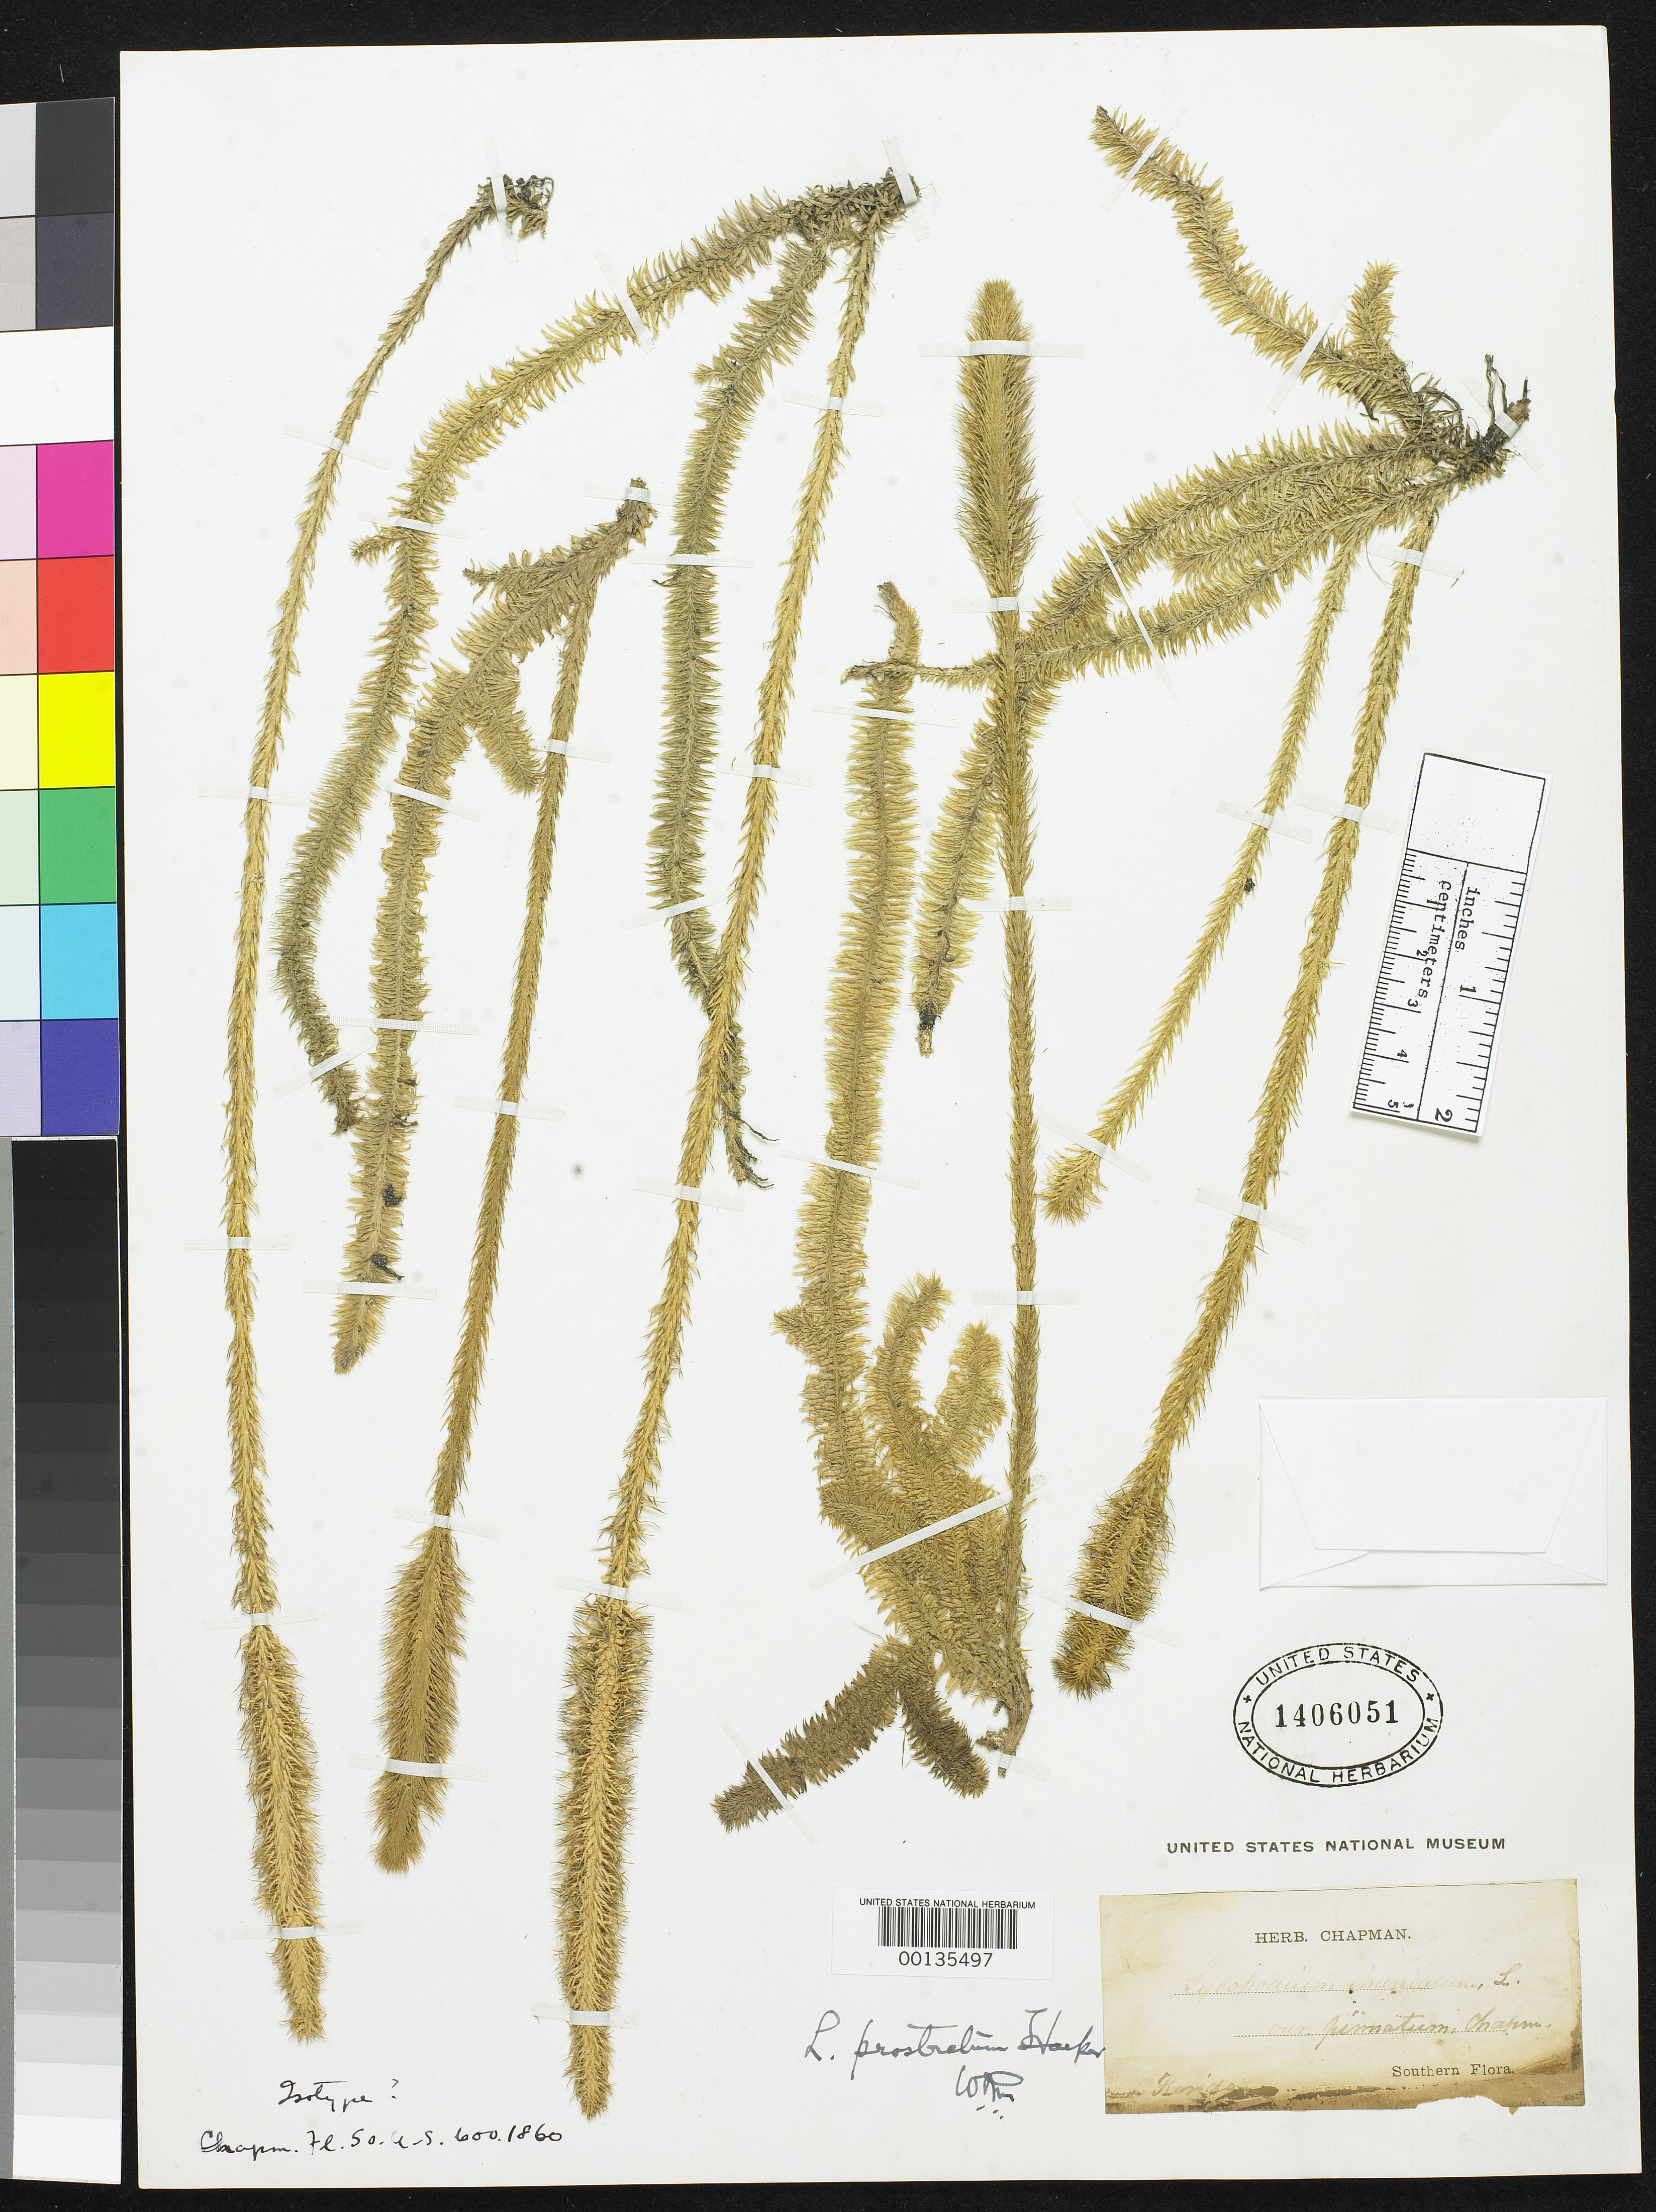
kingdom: Plantae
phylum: Tracheophyta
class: Lycopodiopsida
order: Lycopodiales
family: Lycopodiaceae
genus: Lycopodium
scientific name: Lycopodium inundatum var. pinnatum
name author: Chapm.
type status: Type Collection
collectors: A. W. Chapman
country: United States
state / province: Florida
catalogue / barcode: US 1406051